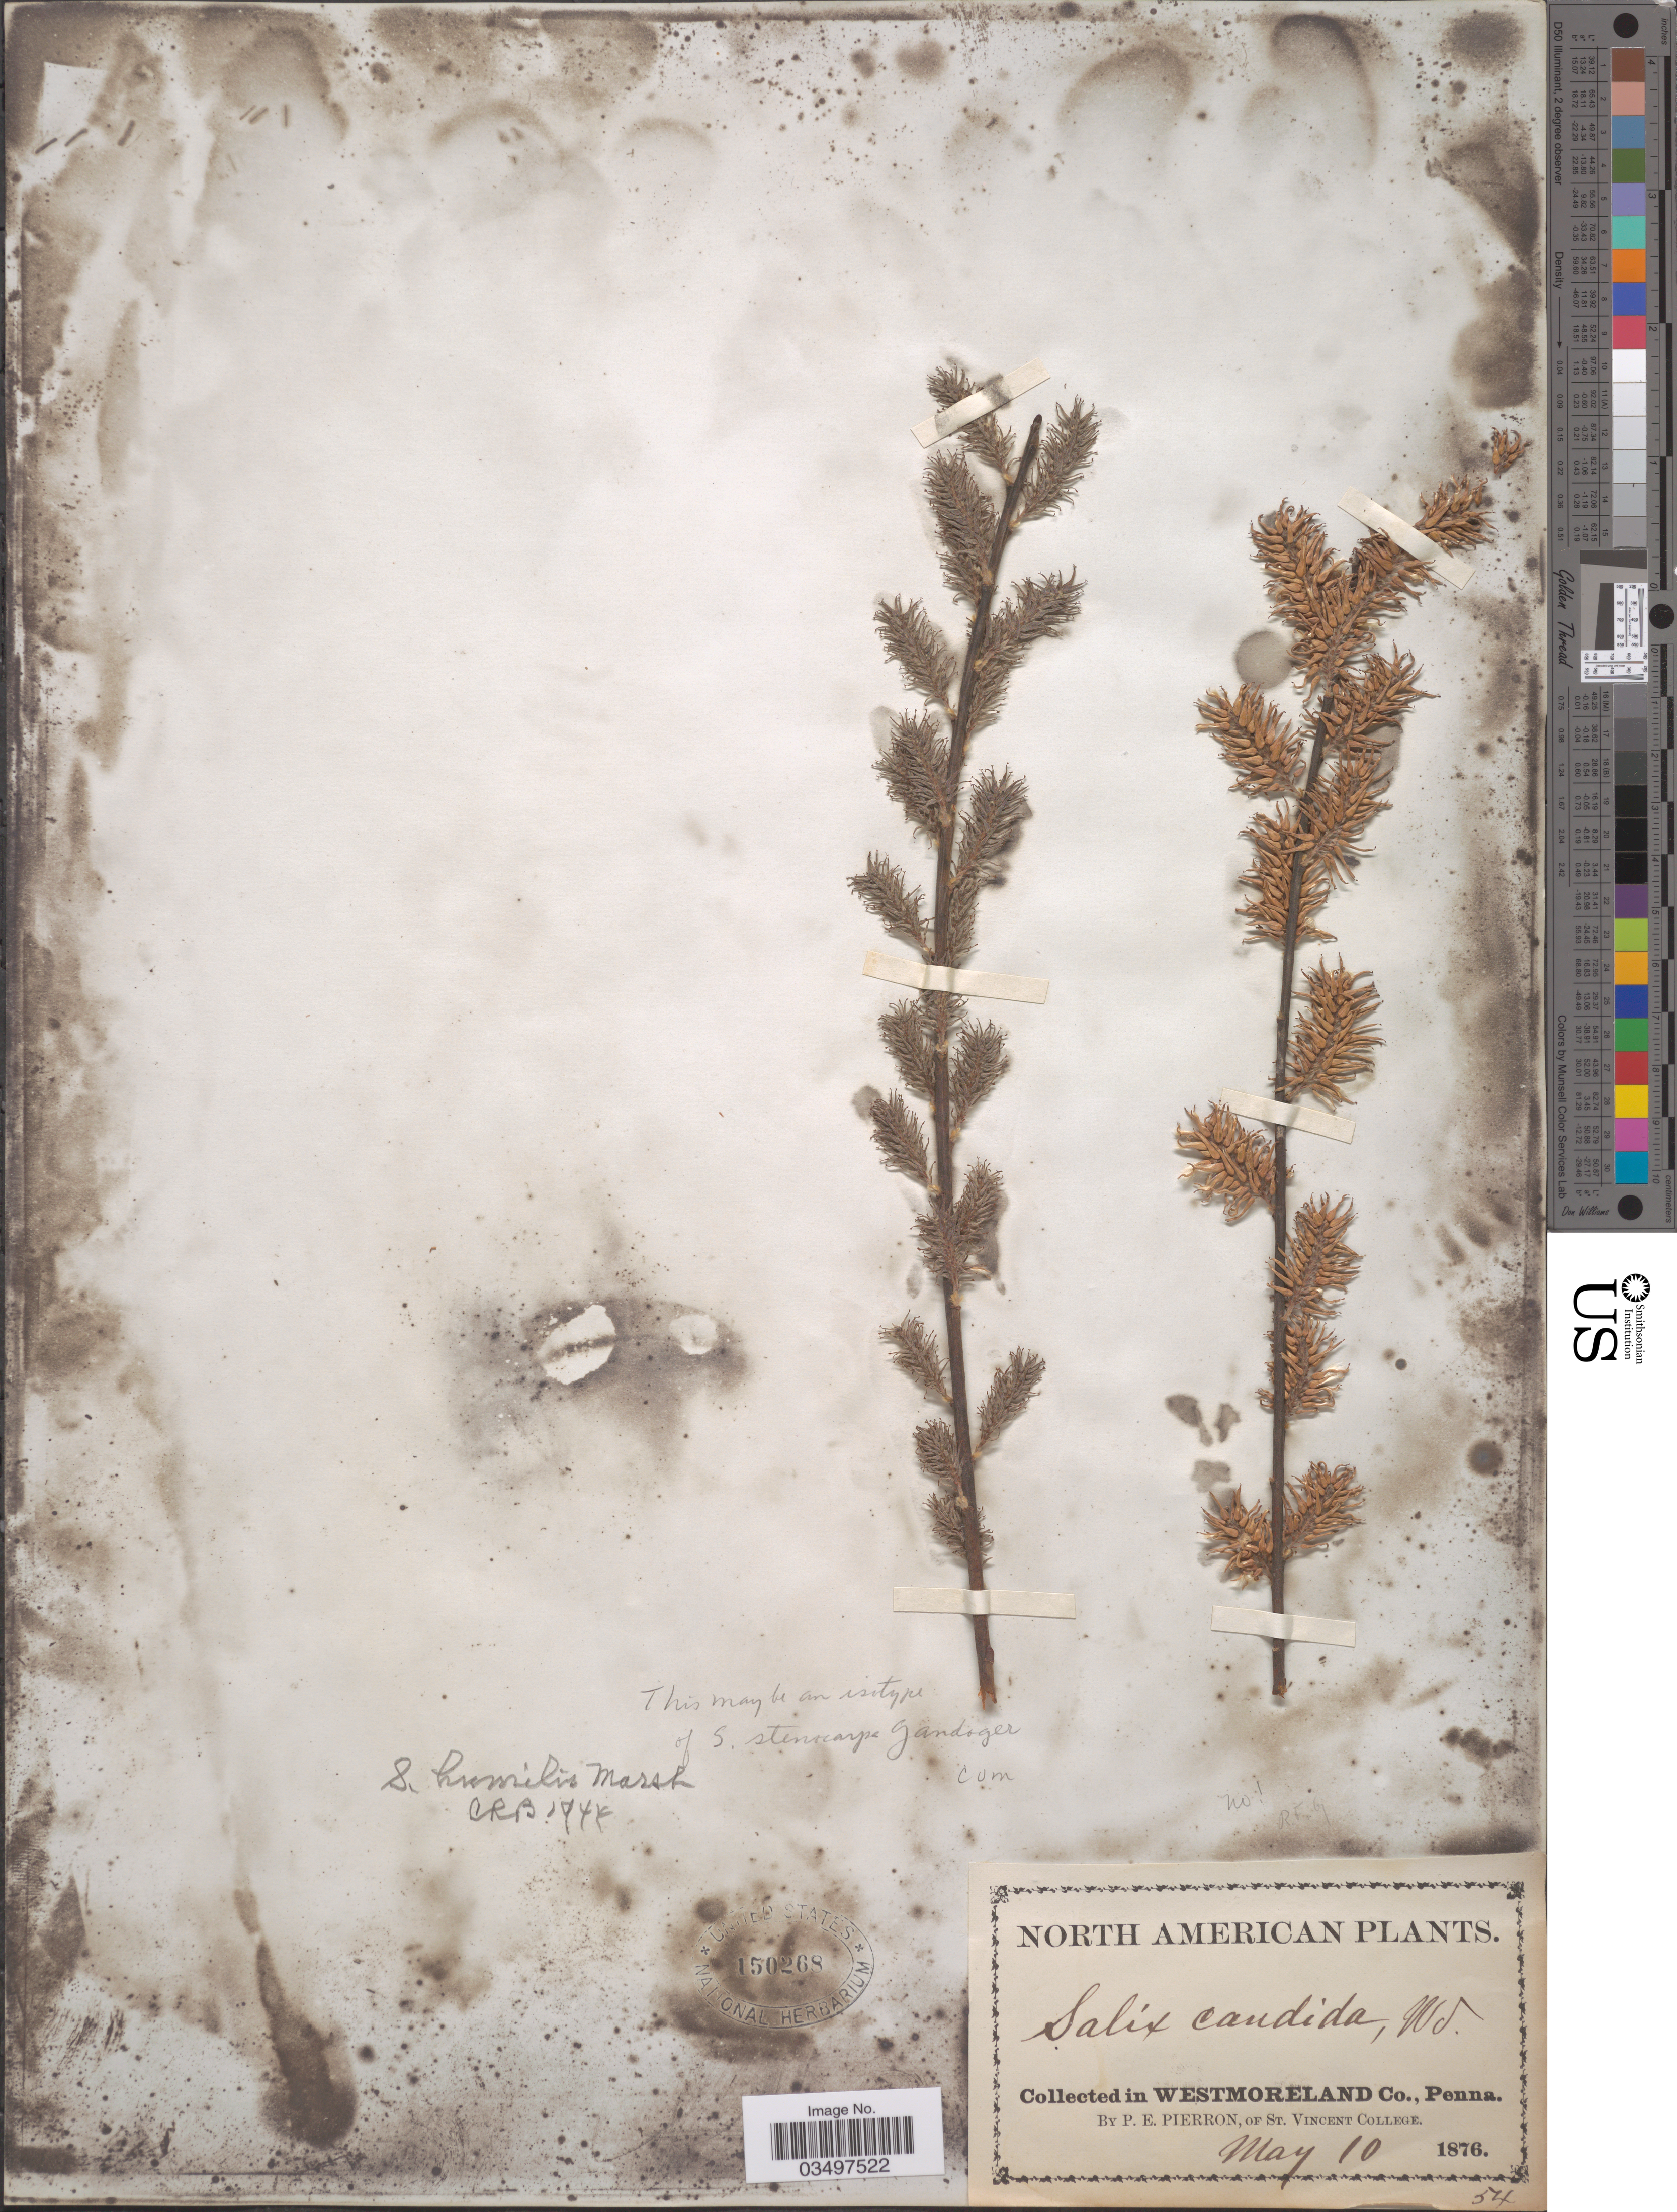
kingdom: Plantae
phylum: Tracheophyta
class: Magnoliopsida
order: Malpighiales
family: Salicaceae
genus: Salix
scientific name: Salix humilis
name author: Marshall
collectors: P. Pierron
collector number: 54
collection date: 1876-05-10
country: United States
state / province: Pennsylvania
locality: Westmoreland Co.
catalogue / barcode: US 150268